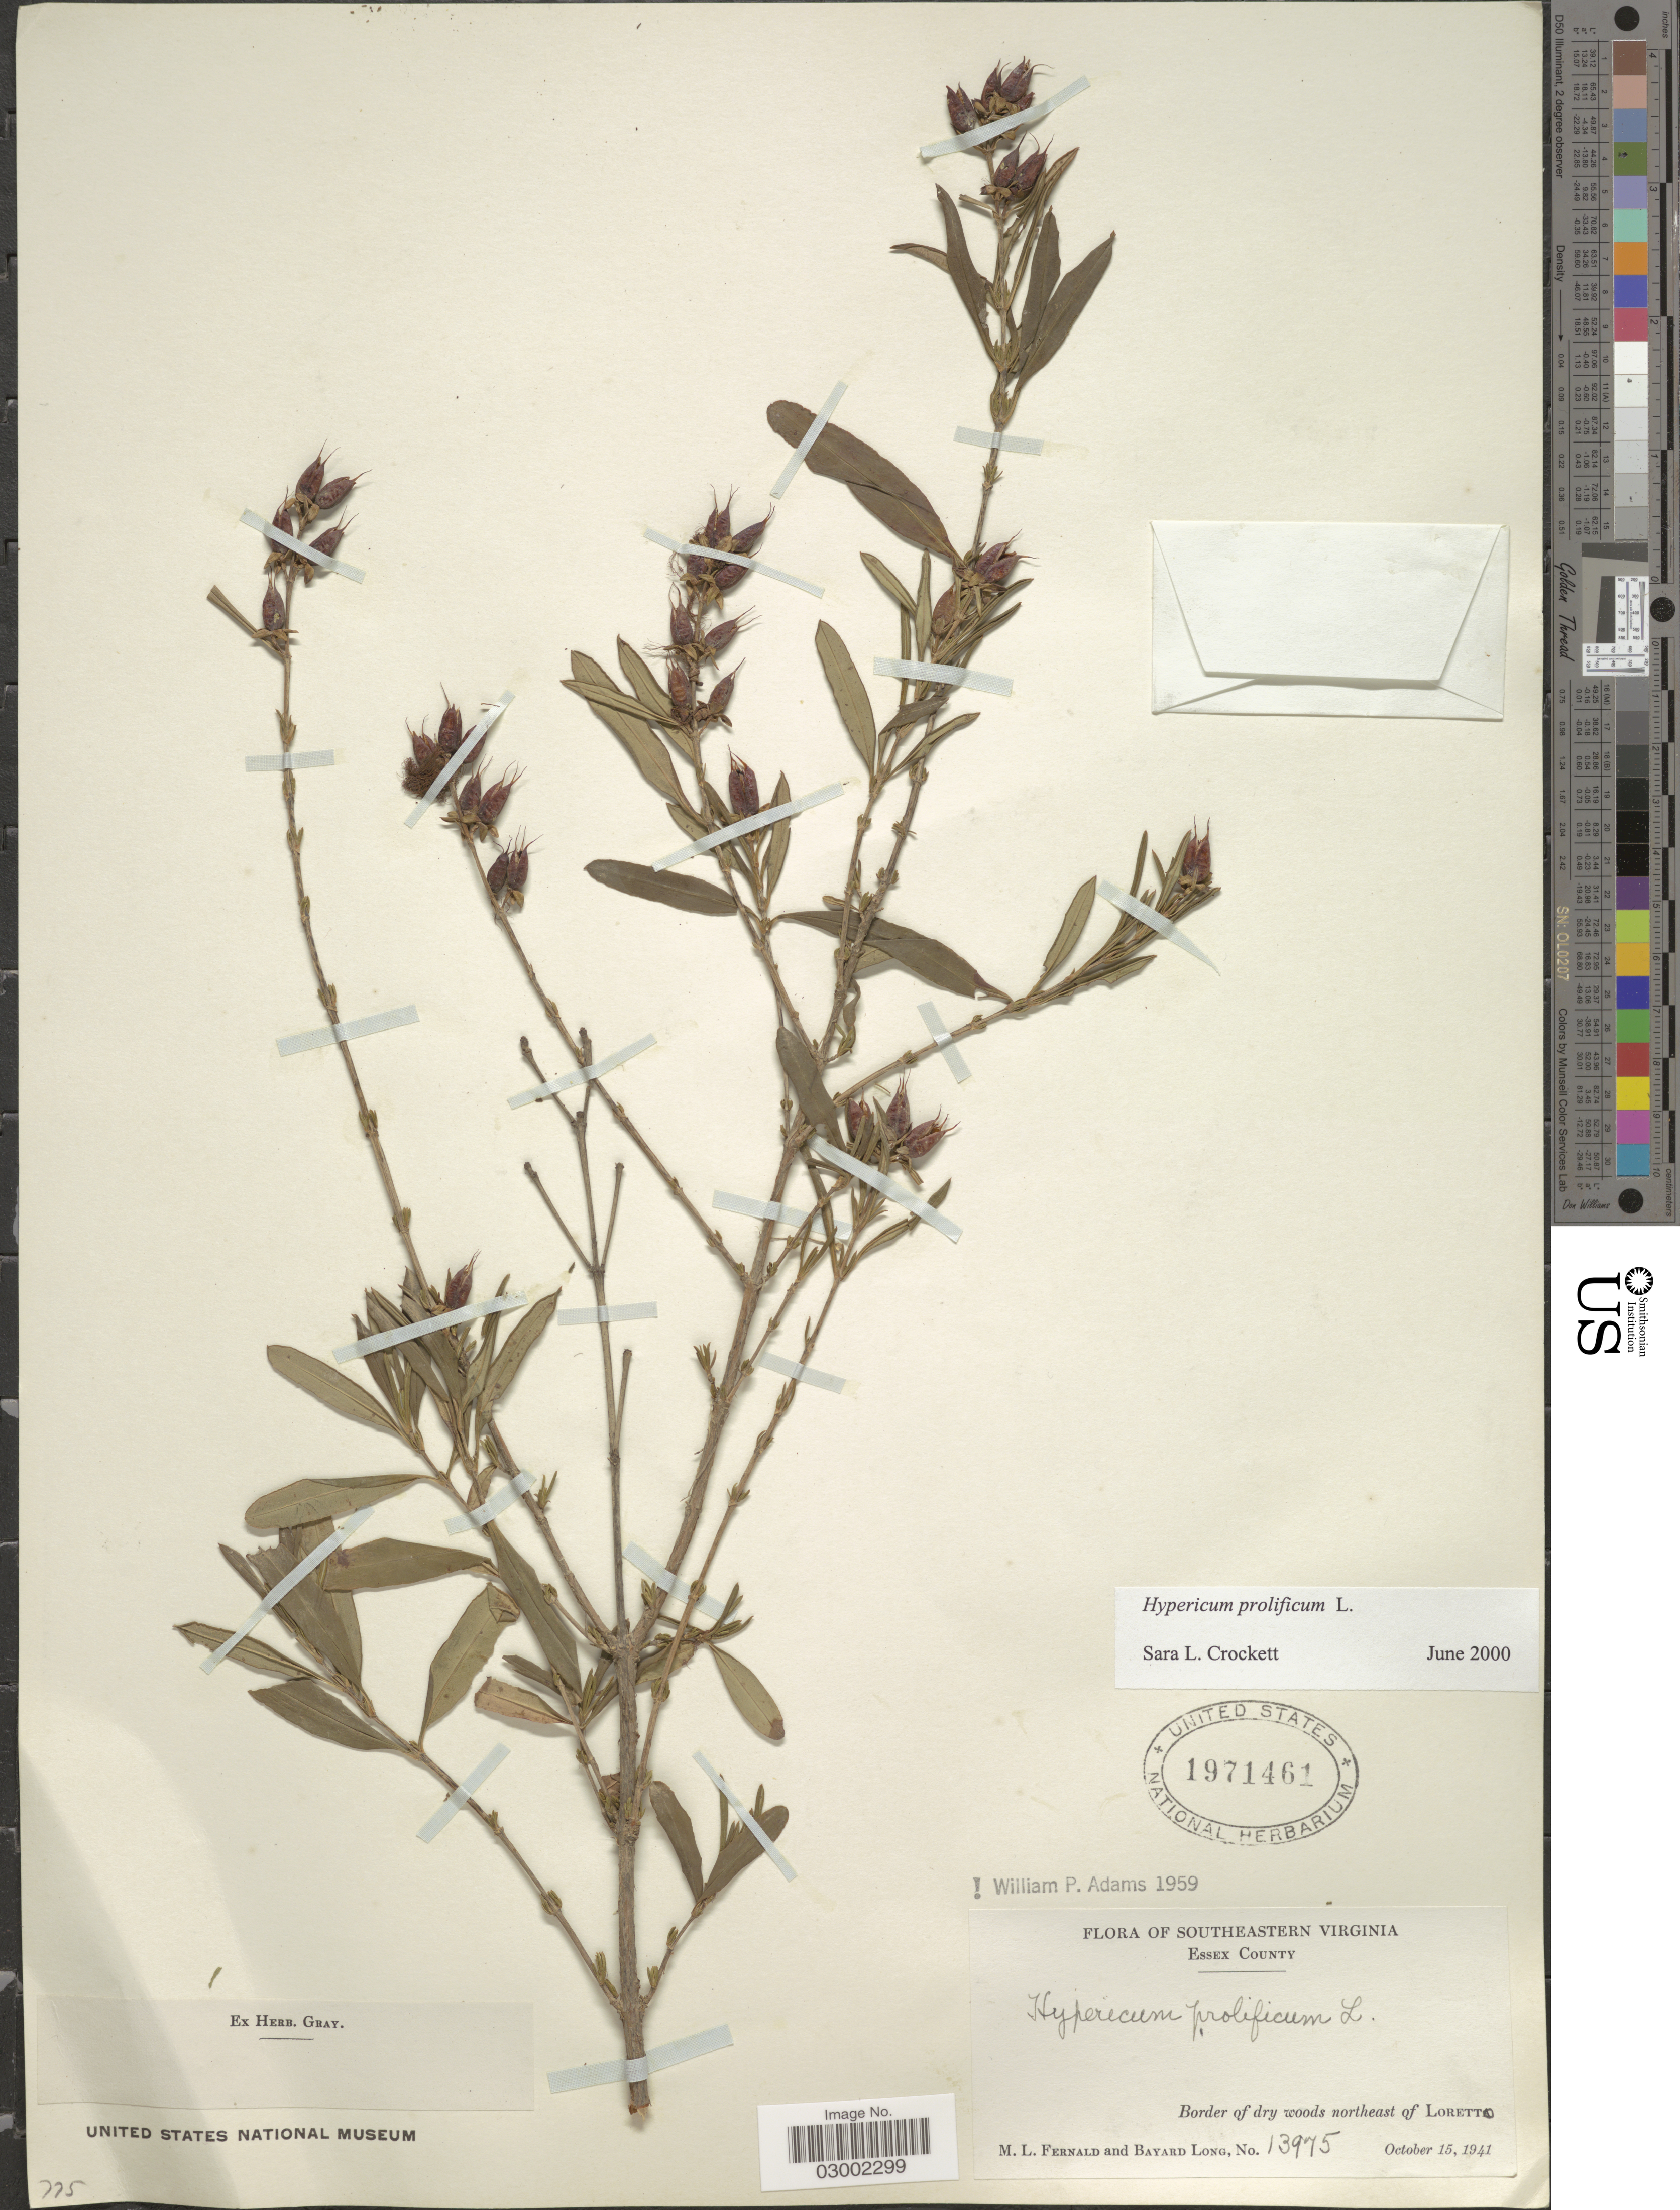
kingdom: Plantae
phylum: Tracheophyta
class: Magnoliopsida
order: Malpighiales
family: Hypericaceae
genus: Hypericum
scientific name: Hypericum prolificum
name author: L.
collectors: M. L. Fernald & B. Long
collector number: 13975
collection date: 1941-10-15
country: United States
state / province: Virginia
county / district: Essex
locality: Southeastern Virginia. Essex County. Border of dry woods northeast of Loretto.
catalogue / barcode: US 1971461